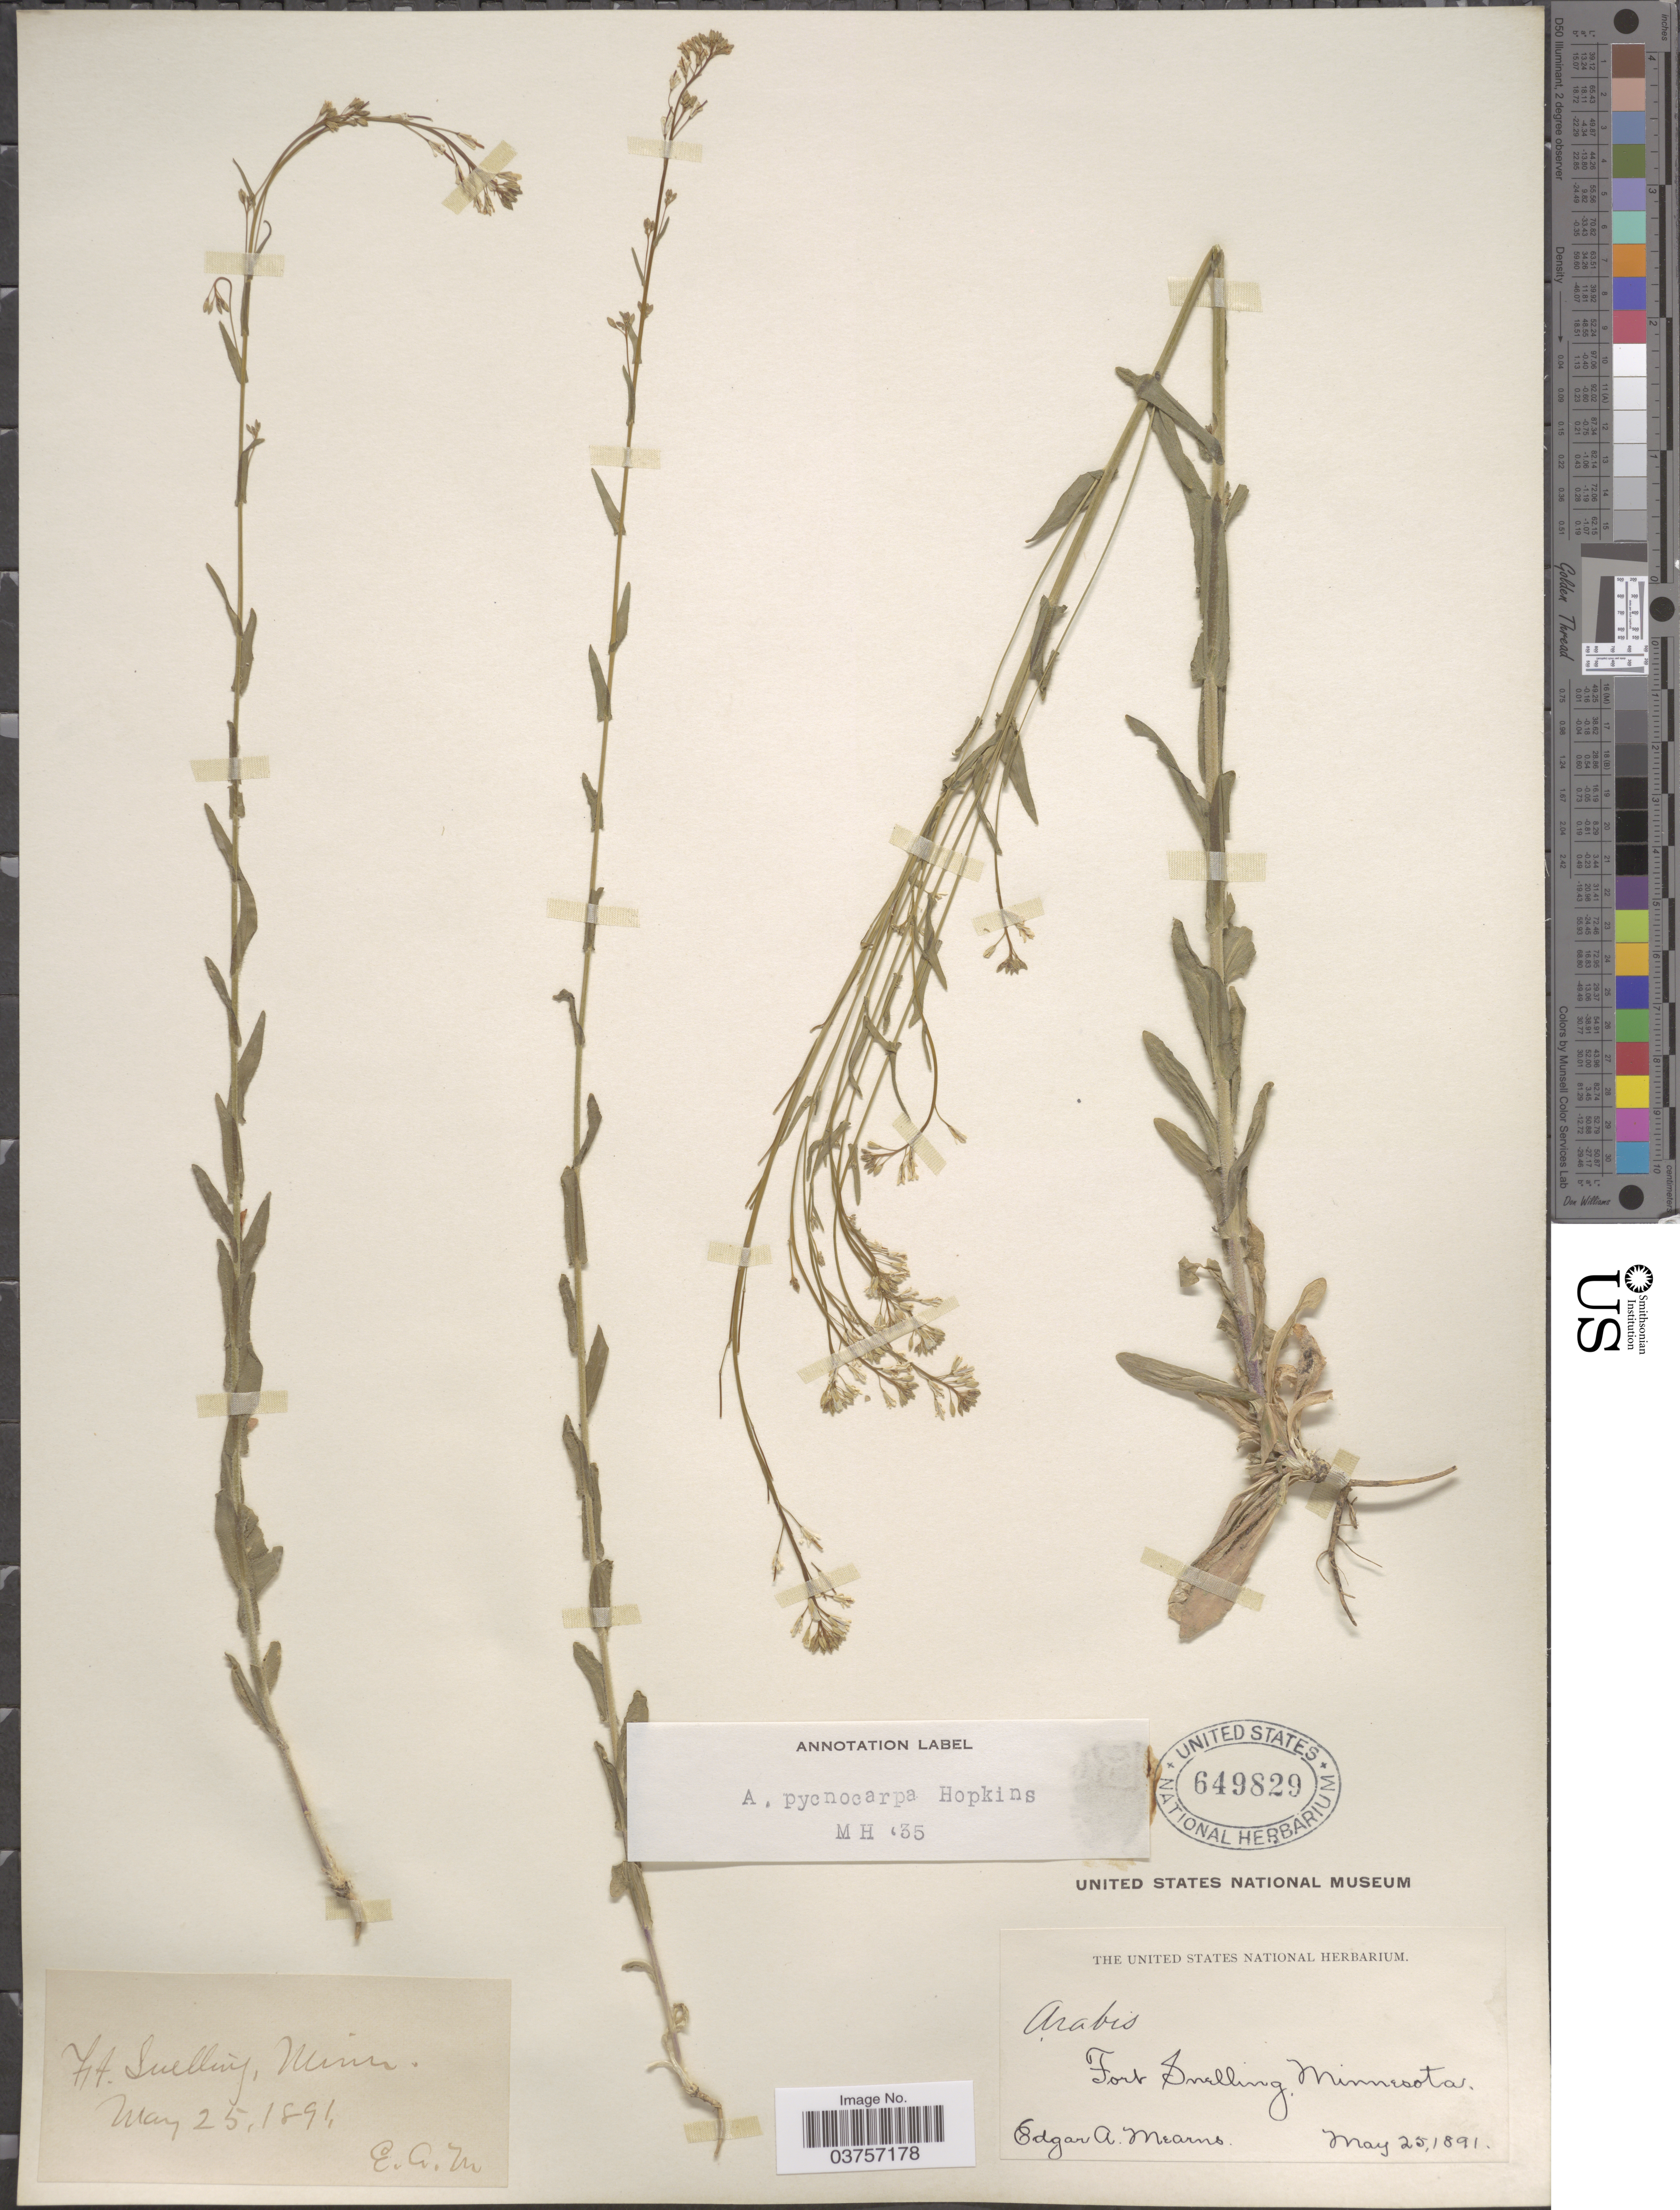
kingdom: Plantae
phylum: Tracheophyta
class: Magnoliopsida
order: Brassicales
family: Brassicaceae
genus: Arabis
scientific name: Arabis hirsuta var. pycnocarpa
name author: M. Hopkins & Rollins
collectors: E. A. Mearns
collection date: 1891-05-25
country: United States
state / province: Minnesota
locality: Fort Snelling.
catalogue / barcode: US 649829